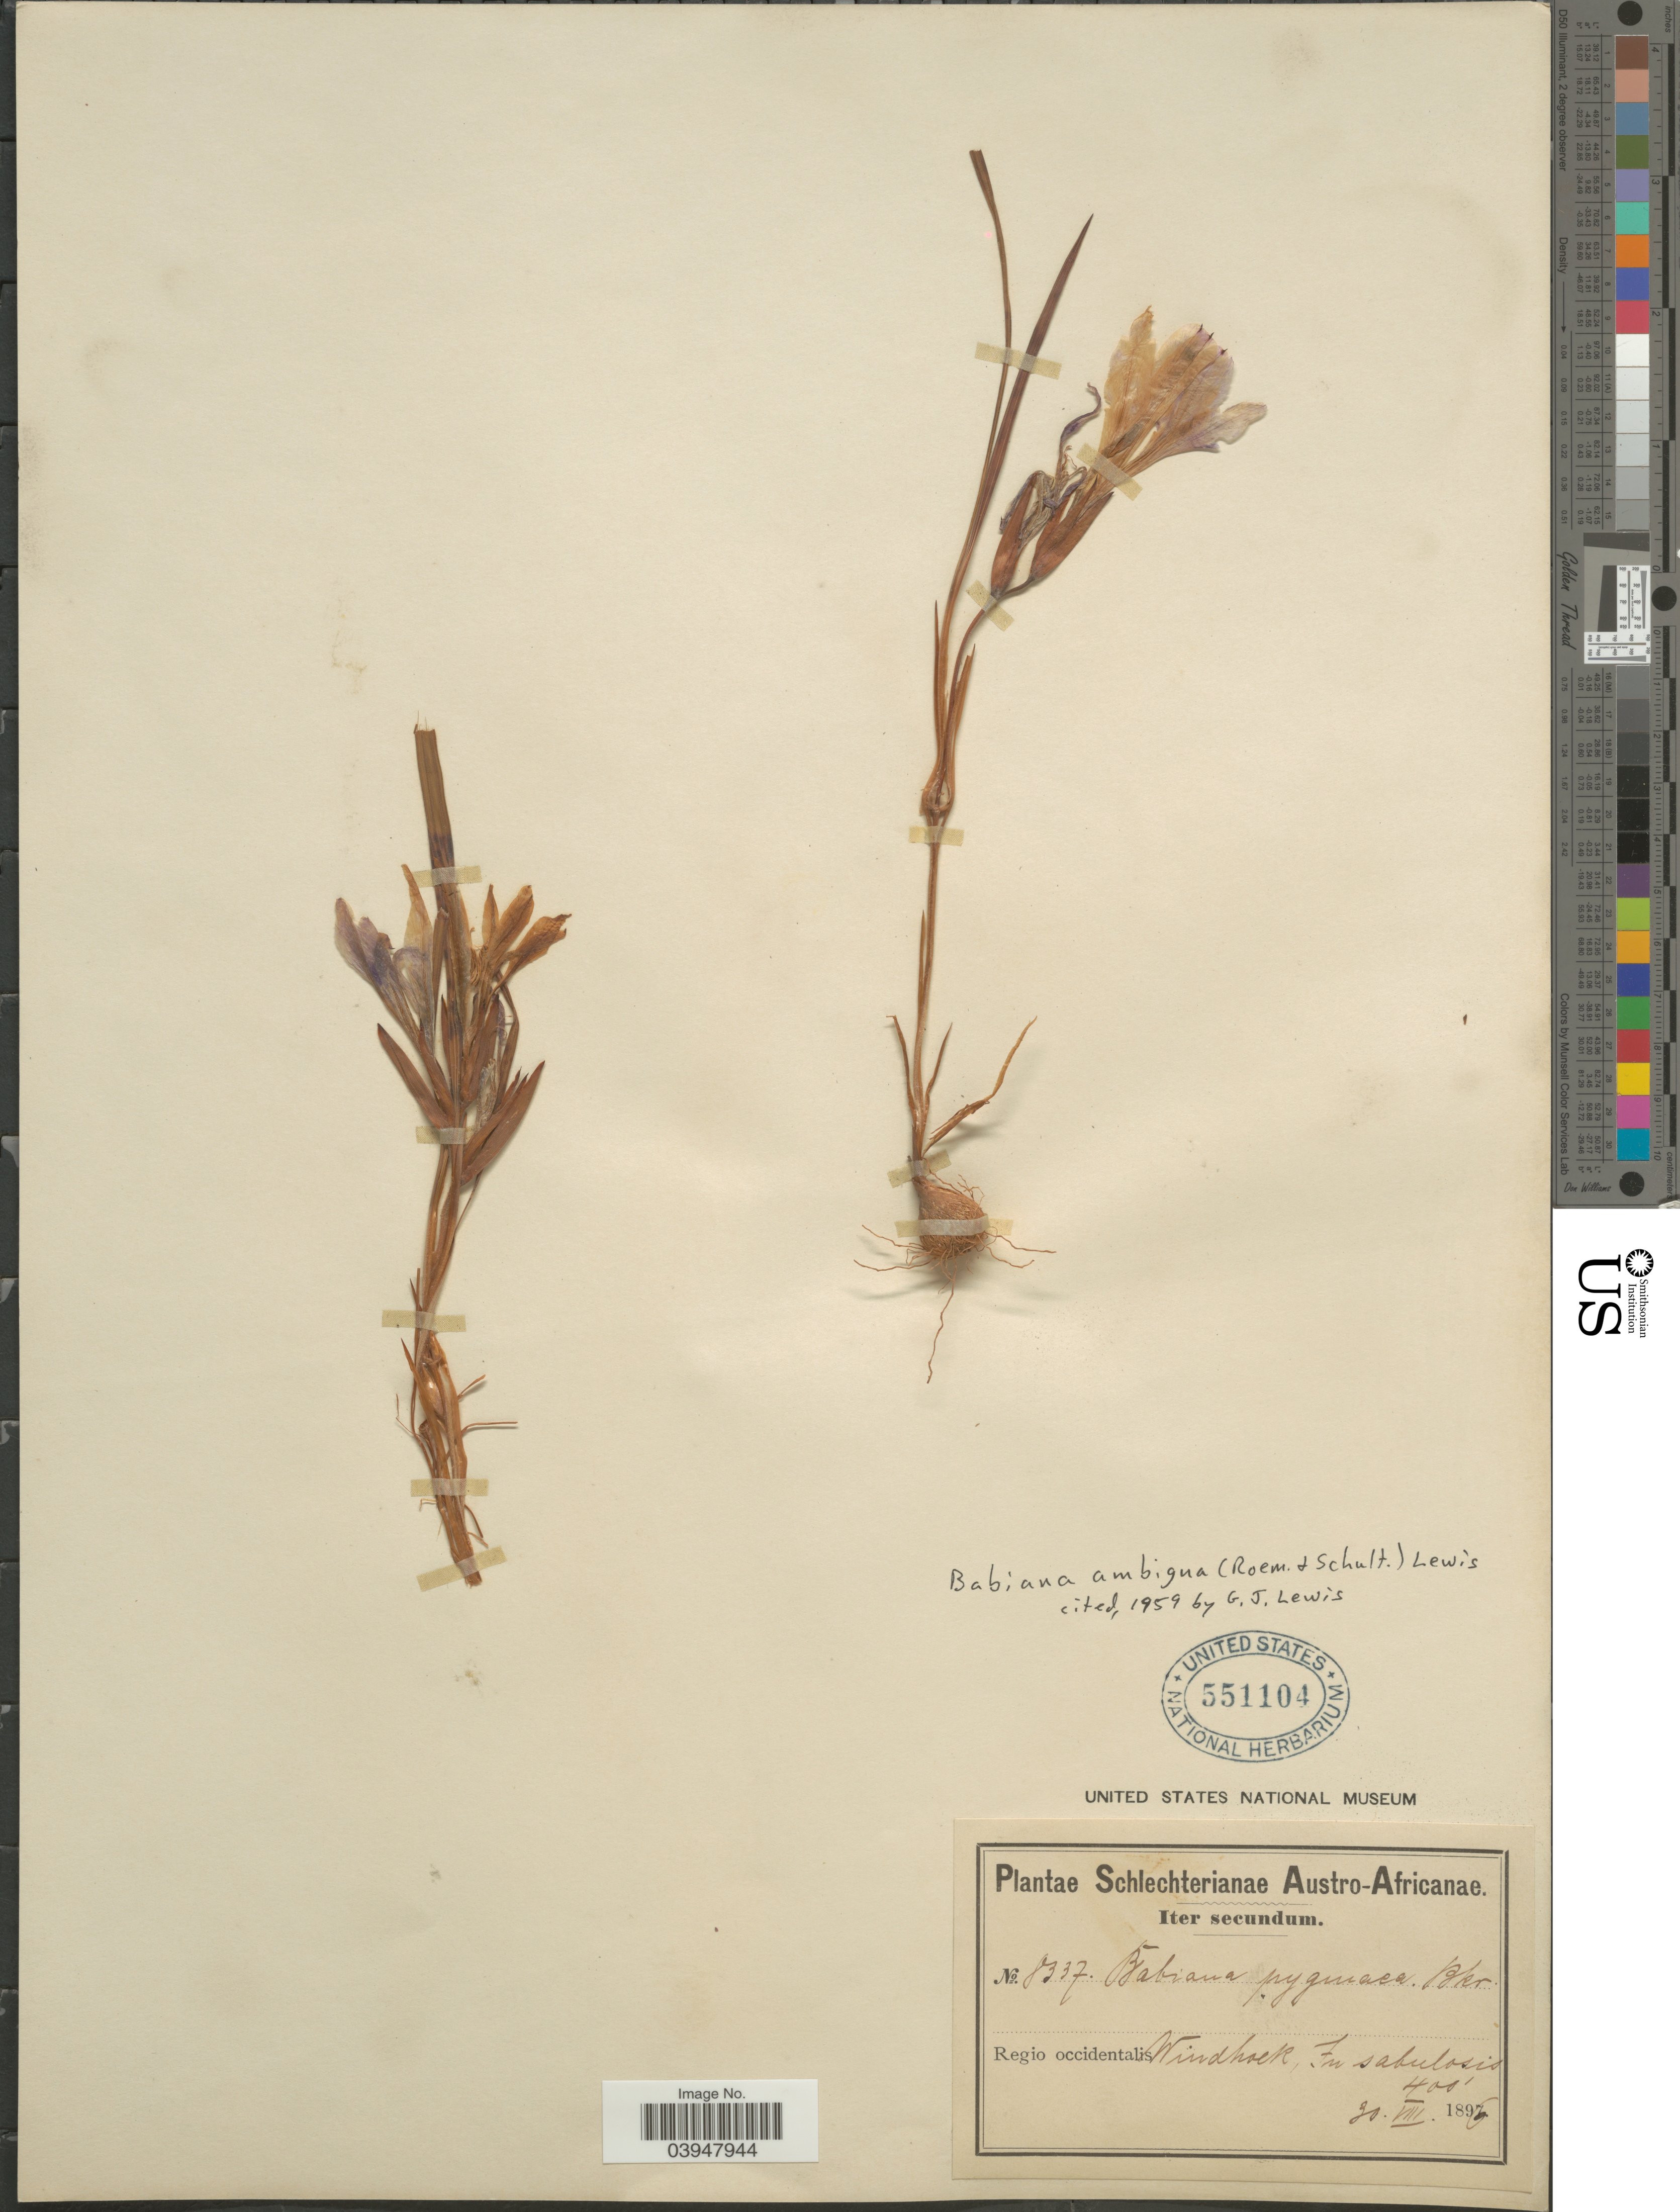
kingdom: Plantae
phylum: Tracheophyta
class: Liliopsida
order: Asparagales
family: Iridaceae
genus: Babiana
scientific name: Babiana ambigua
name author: (Roem. & Schult.) G.J. Lewis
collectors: Schlechter, --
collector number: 8337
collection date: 1897-08-30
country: South Africa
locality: Austro-Africanae. Regio occidentalis Windhoek, In sabulosis.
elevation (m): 122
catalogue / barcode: US 551104